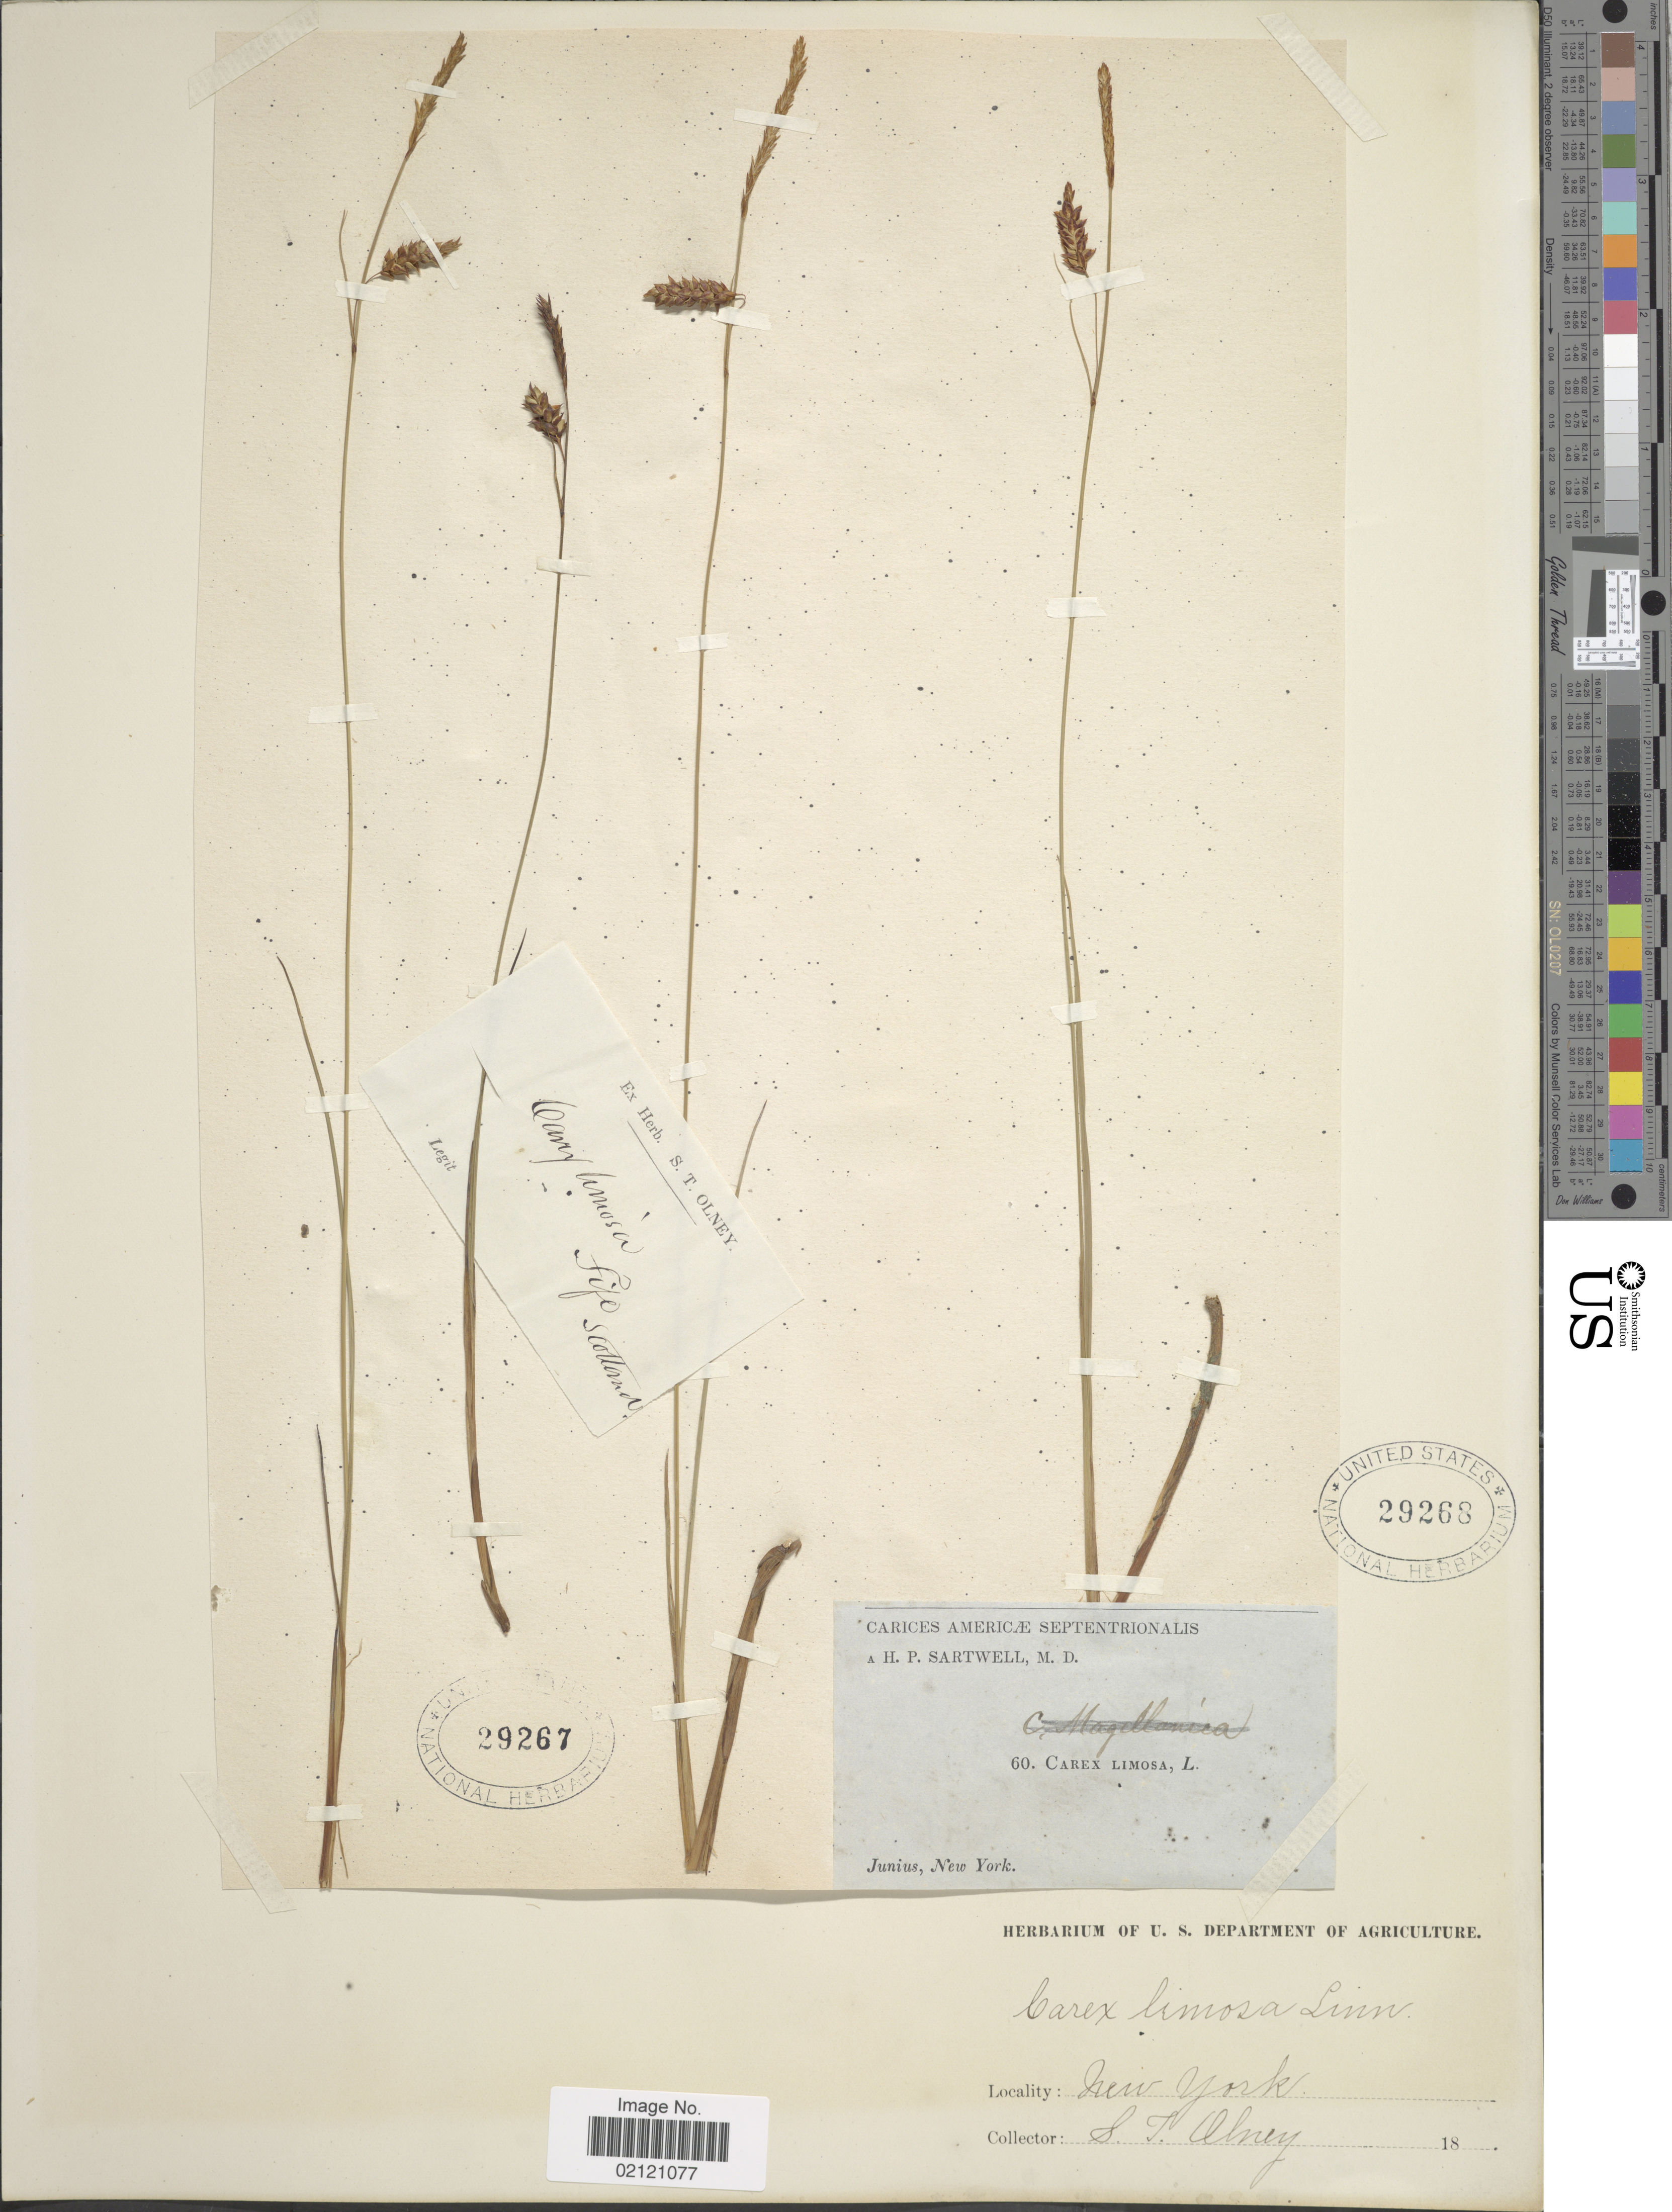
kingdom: Plantae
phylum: Tracheophyta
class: Liliopsida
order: Poales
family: Cyperaceae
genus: Carex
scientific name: Carex limosa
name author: L.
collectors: H. P. Sartwell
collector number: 60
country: United States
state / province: New York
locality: Junius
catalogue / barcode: US 29267